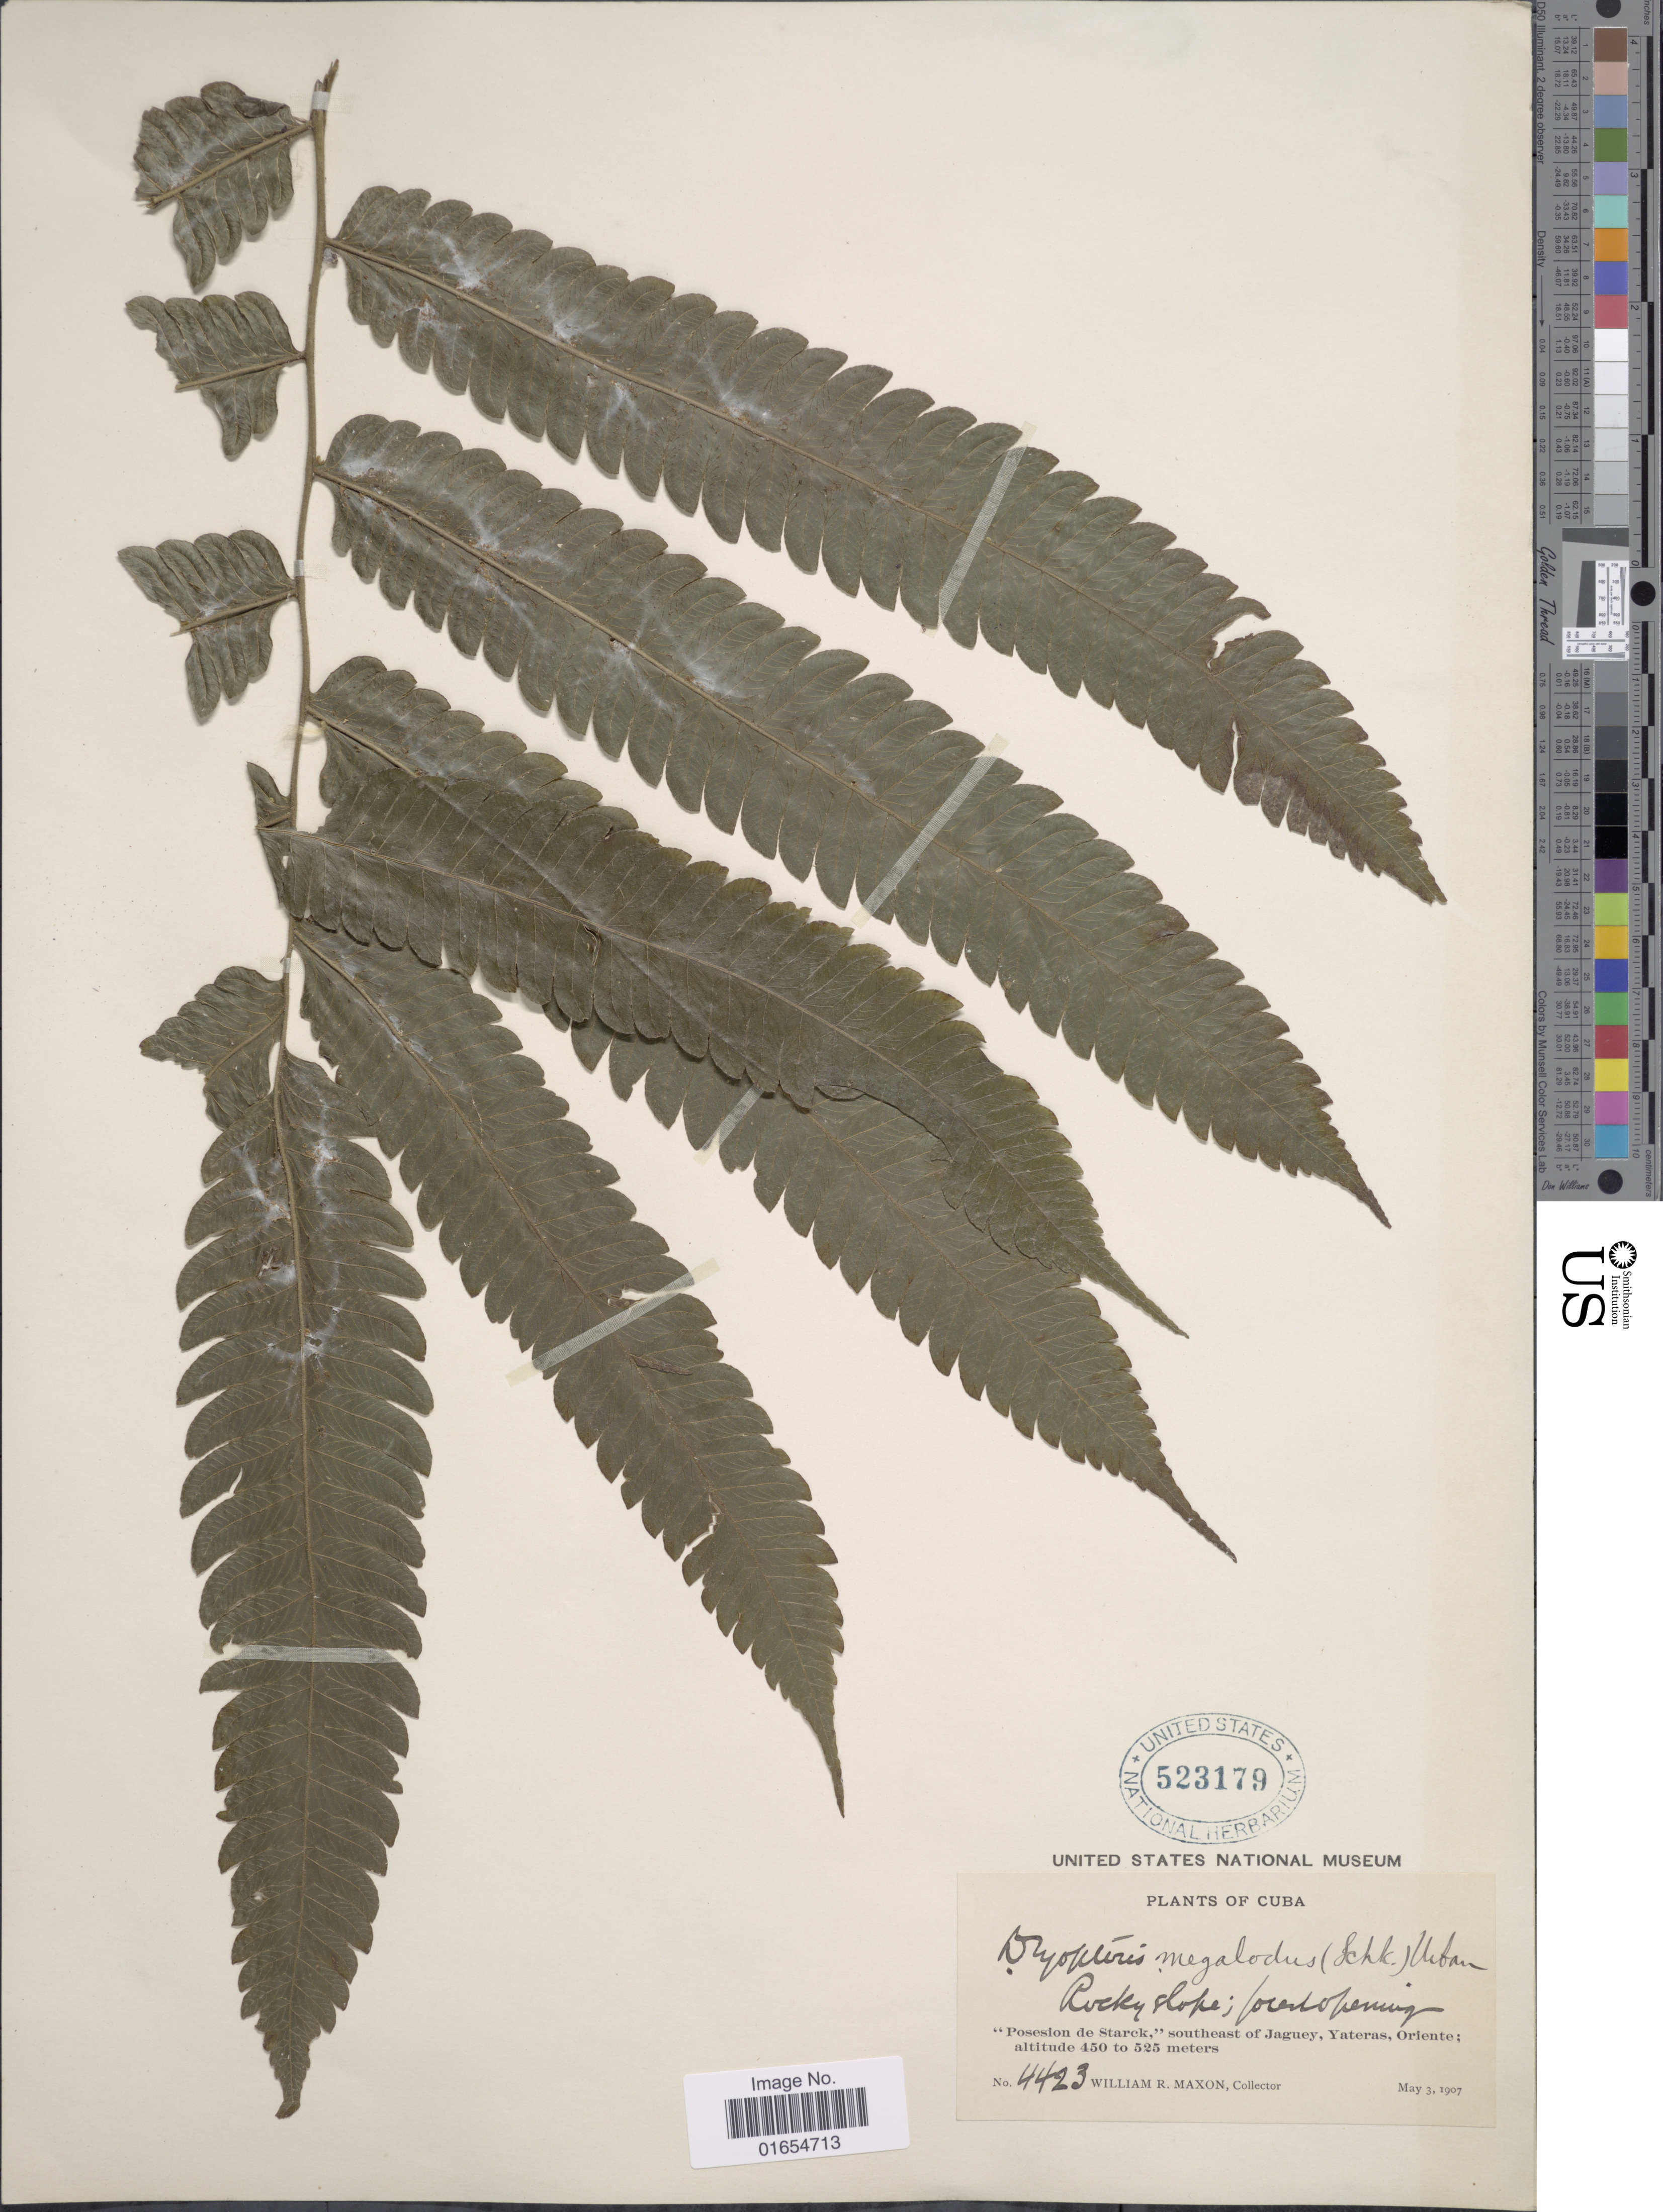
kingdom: Plantae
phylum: Tracheophyta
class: Polypodiopsida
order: Polypodiales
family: Thelypteridaceae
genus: Goniopteris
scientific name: Goniopteris pennata (Poir.) comb. nov., ined 2015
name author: (Poir.)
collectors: W. R. Maxon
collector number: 4423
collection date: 1907-05-03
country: Cuba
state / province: Oriente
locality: Posesion de Starck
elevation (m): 450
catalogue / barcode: US 523179